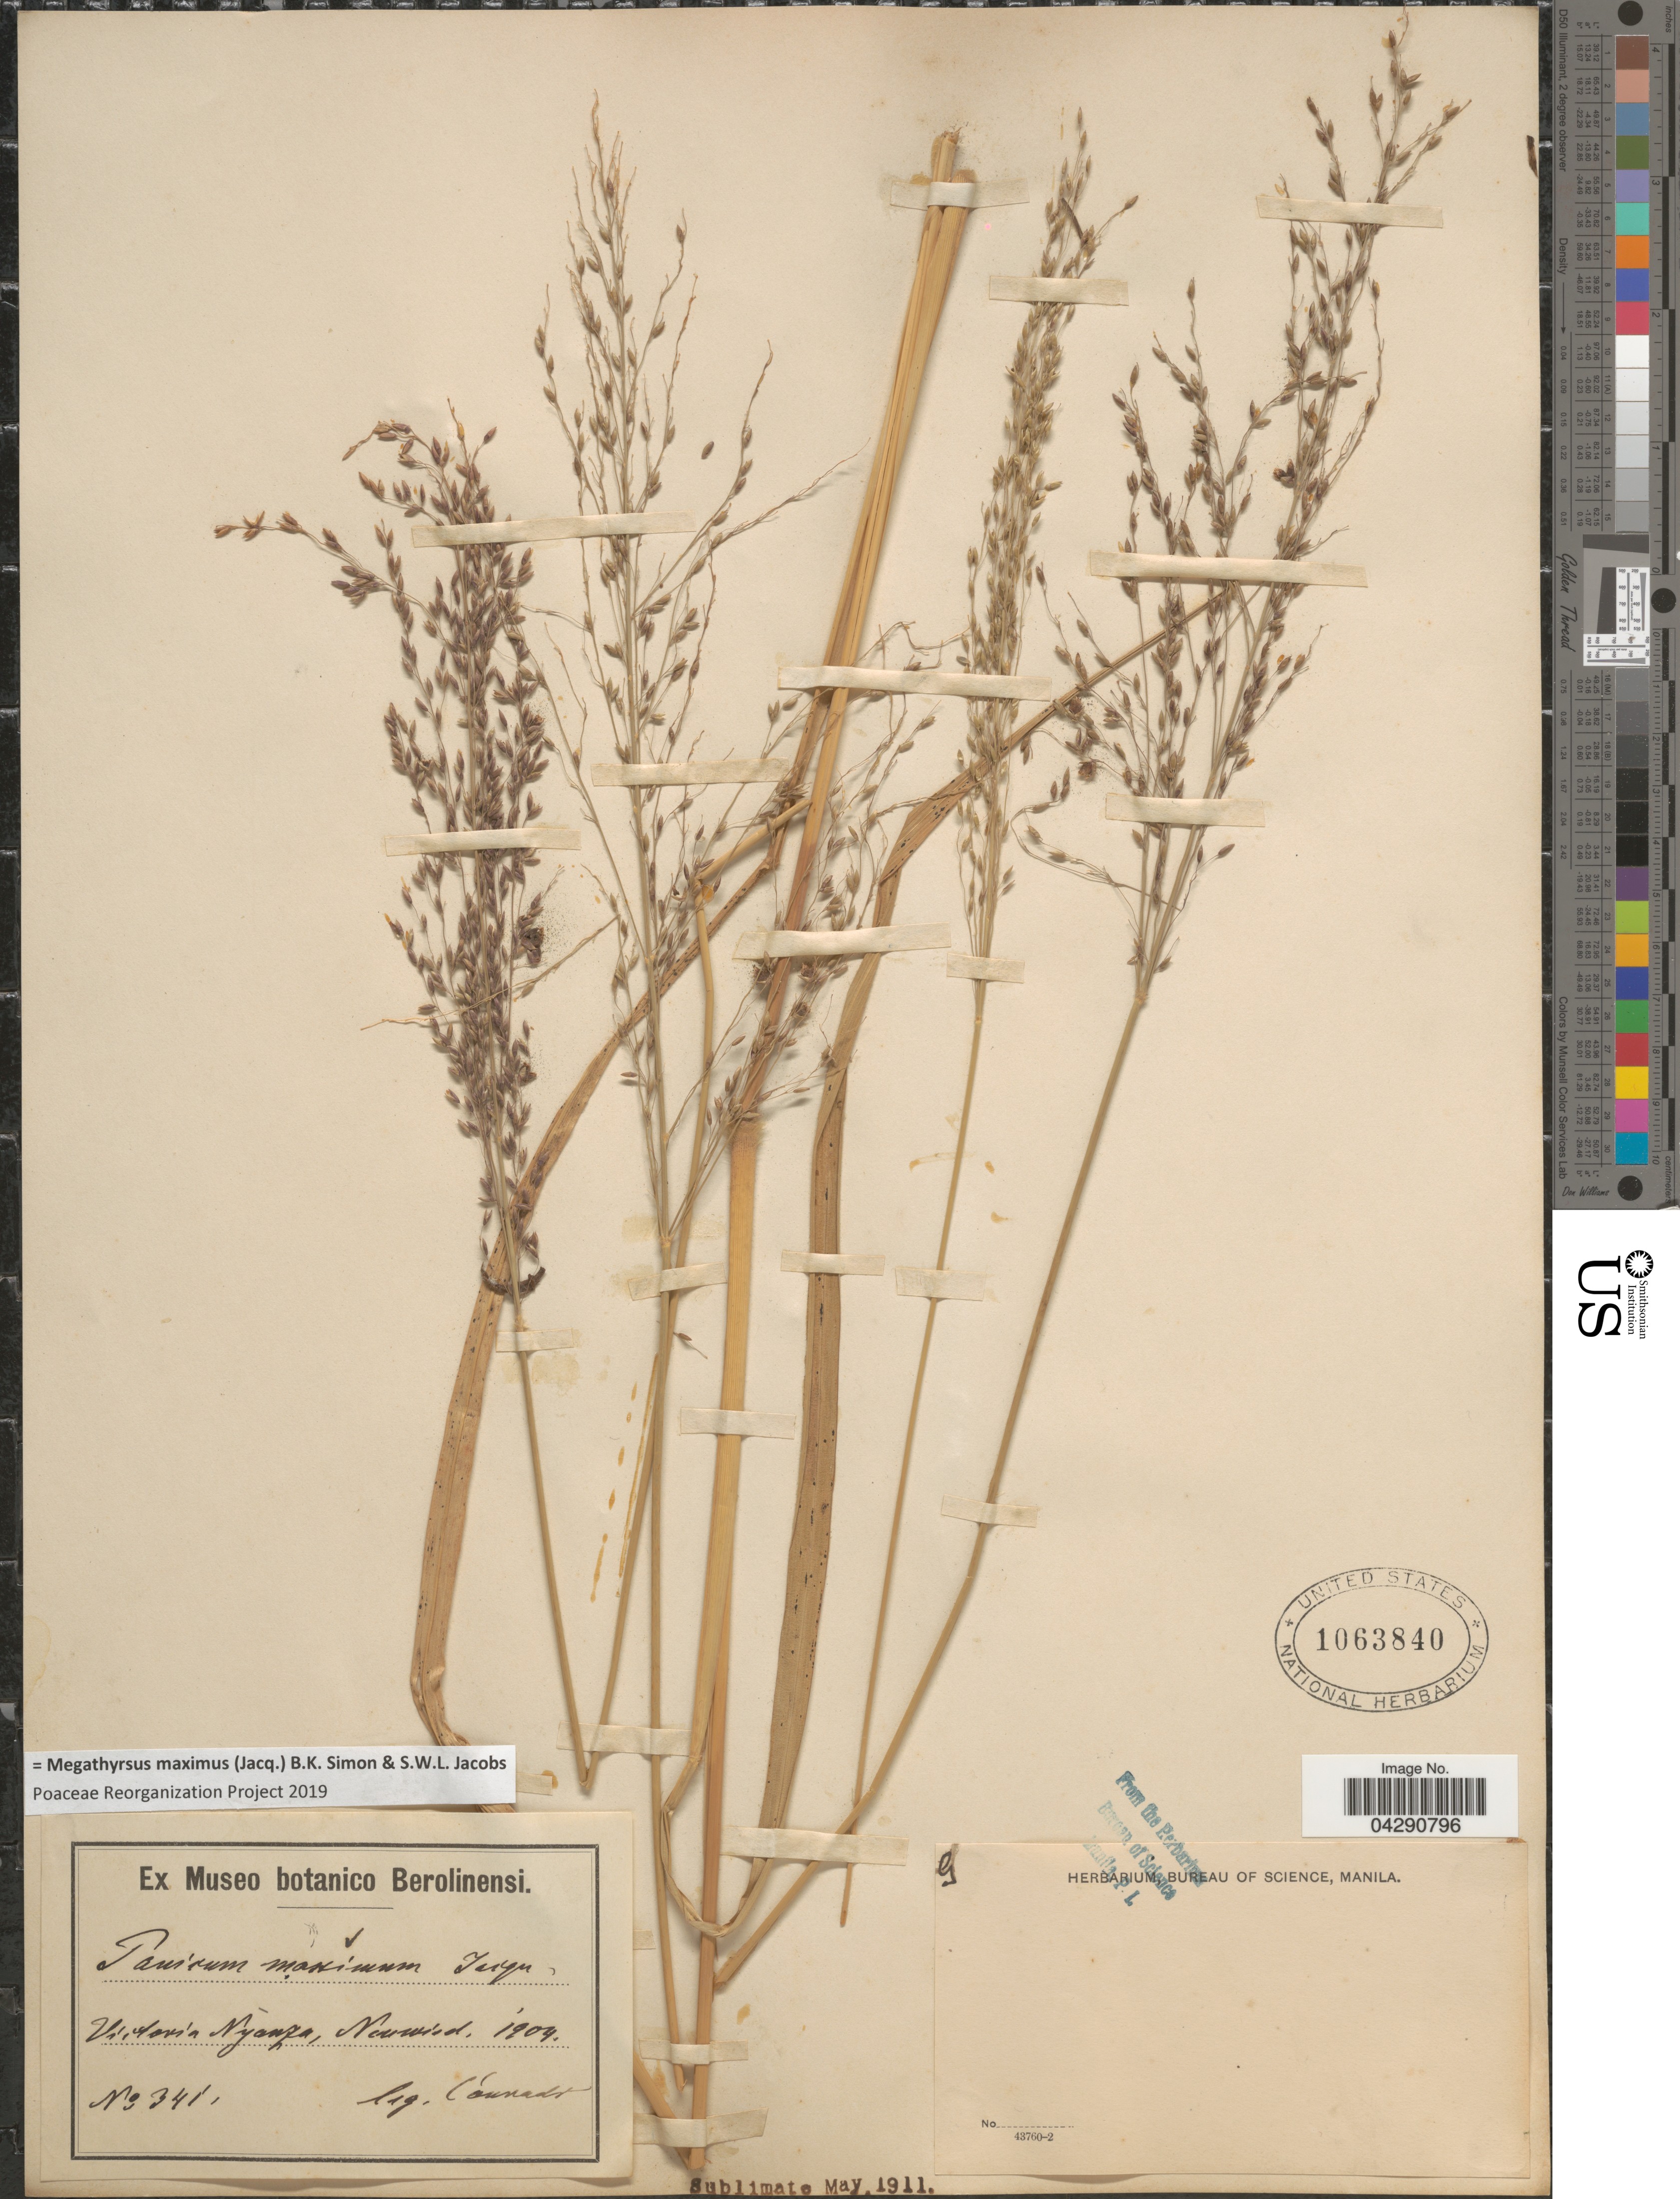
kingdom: Plantae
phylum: Tracheophyta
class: Liliopsida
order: Poales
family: Poaceae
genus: Megathyrsus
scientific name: Megathyrsus maximus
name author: (Jacq.) B.K. Simon & S.W.L. Jacobs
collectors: Conradt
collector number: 341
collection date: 1904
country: Kenya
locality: Victoria Nyanza, Neuwied.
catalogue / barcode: US 1063840